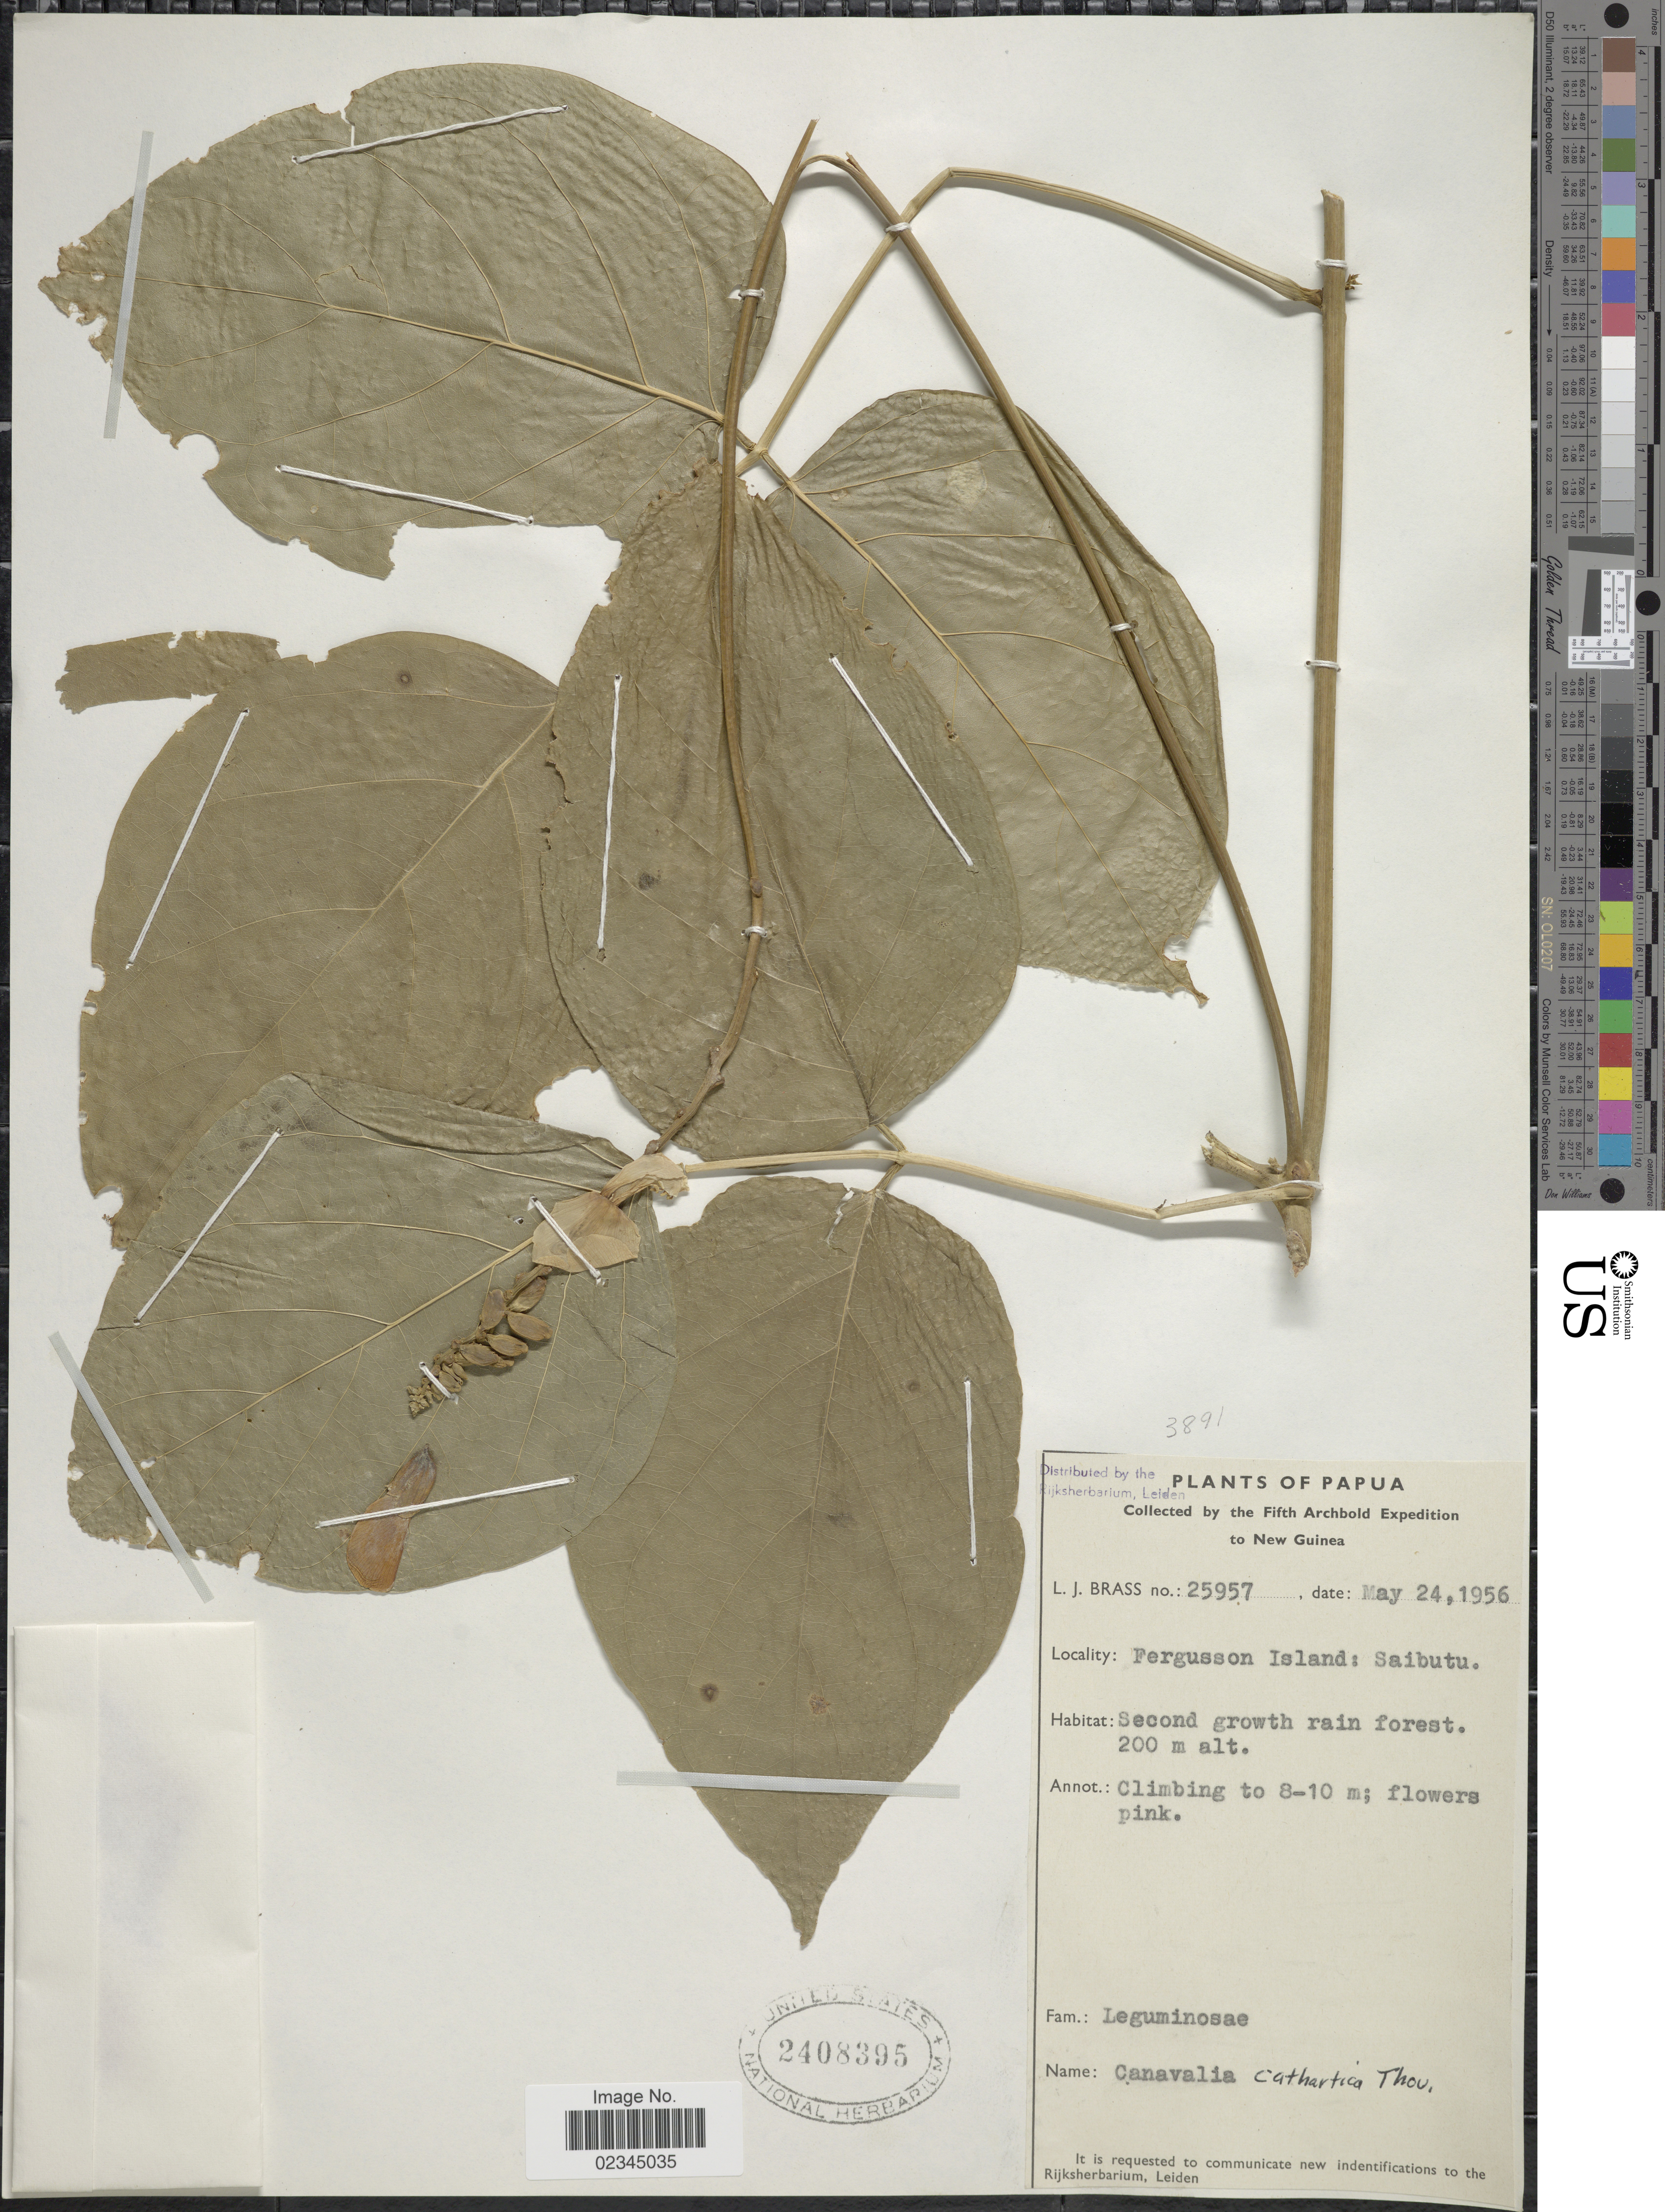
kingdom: Plantae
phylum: Tracheophyta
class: Magnoliopsida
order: Fabales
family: Fabaceae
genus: Canavalia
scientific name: Canavalia cathartica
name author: Thouars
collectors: L. J. Brass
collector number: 25957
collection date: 1956-05-24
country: Papua New Guinea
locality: Papua, New Guinea, Fergusson Island, Saibutu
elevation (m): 200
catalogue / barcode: US 2408395